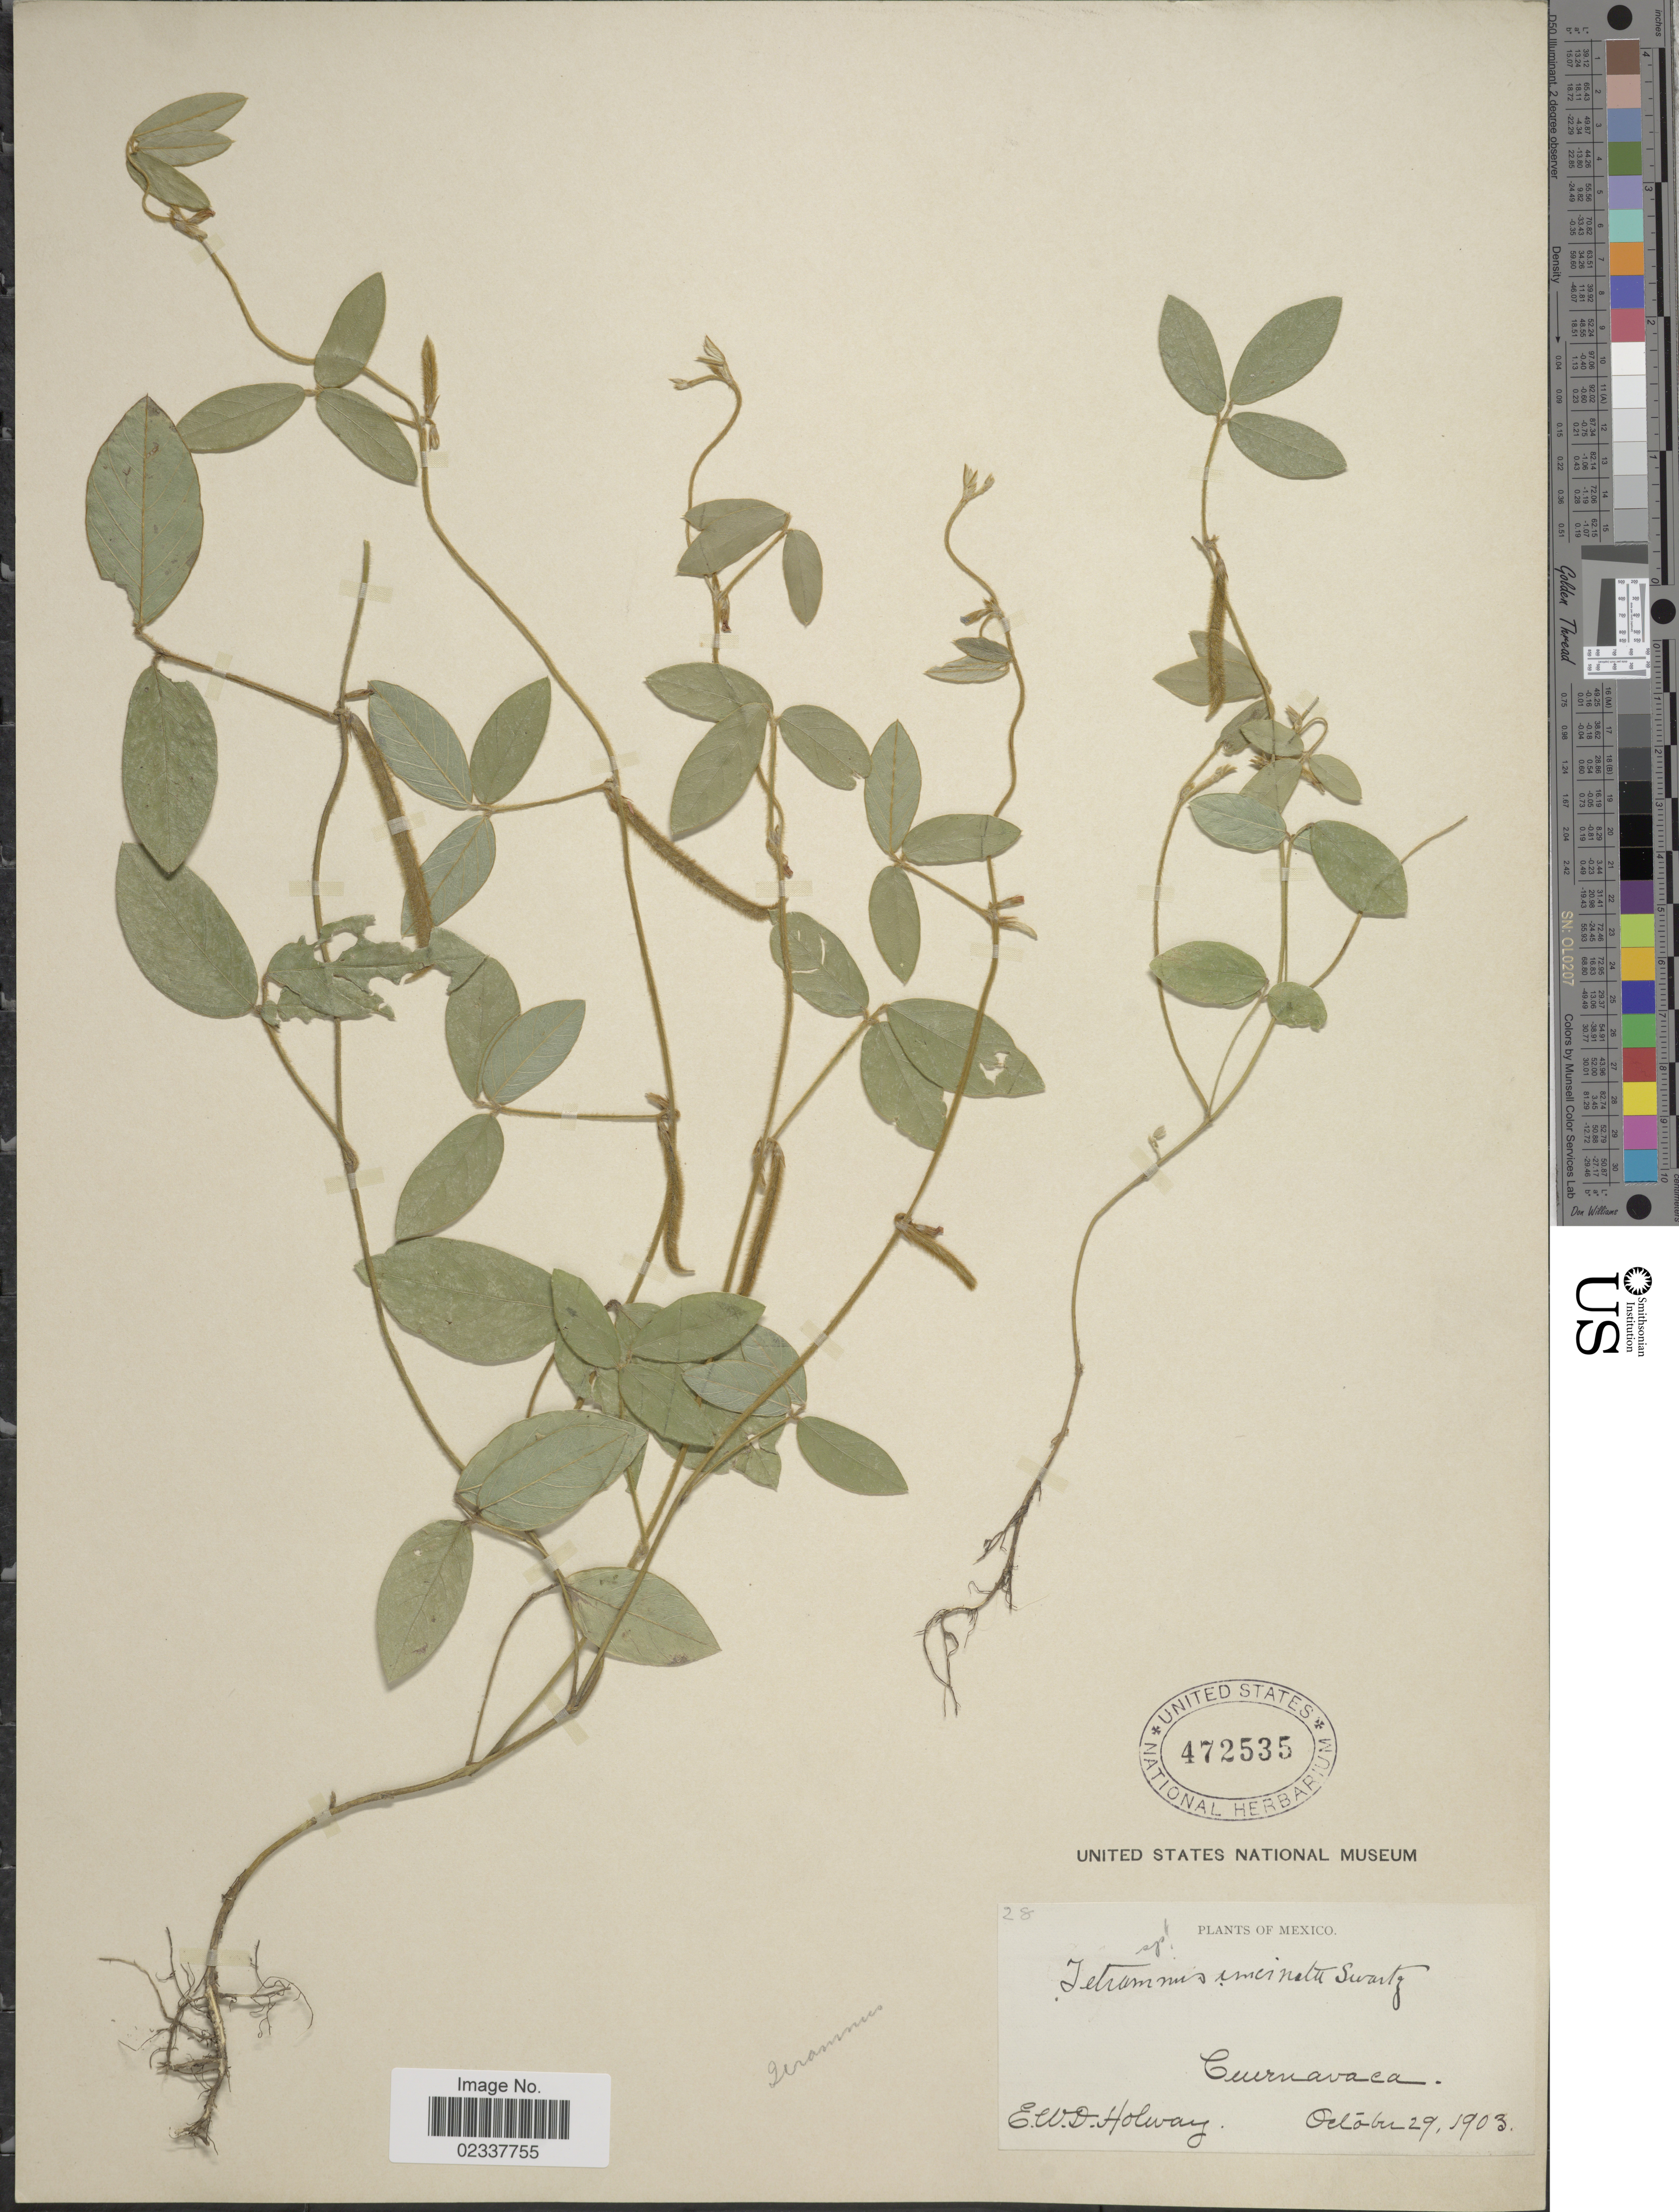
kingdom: Plantae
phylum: Tracheophyta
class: Magnoliopsida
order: Fabales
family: Fabaceae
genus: Teramnus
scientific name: Teramnus uncinatus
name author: (L.) Sw.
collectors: E. W. D. Holway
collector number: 28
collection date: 1903-10-29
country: Mexico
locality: Cuernavaca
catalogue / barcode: US 472535